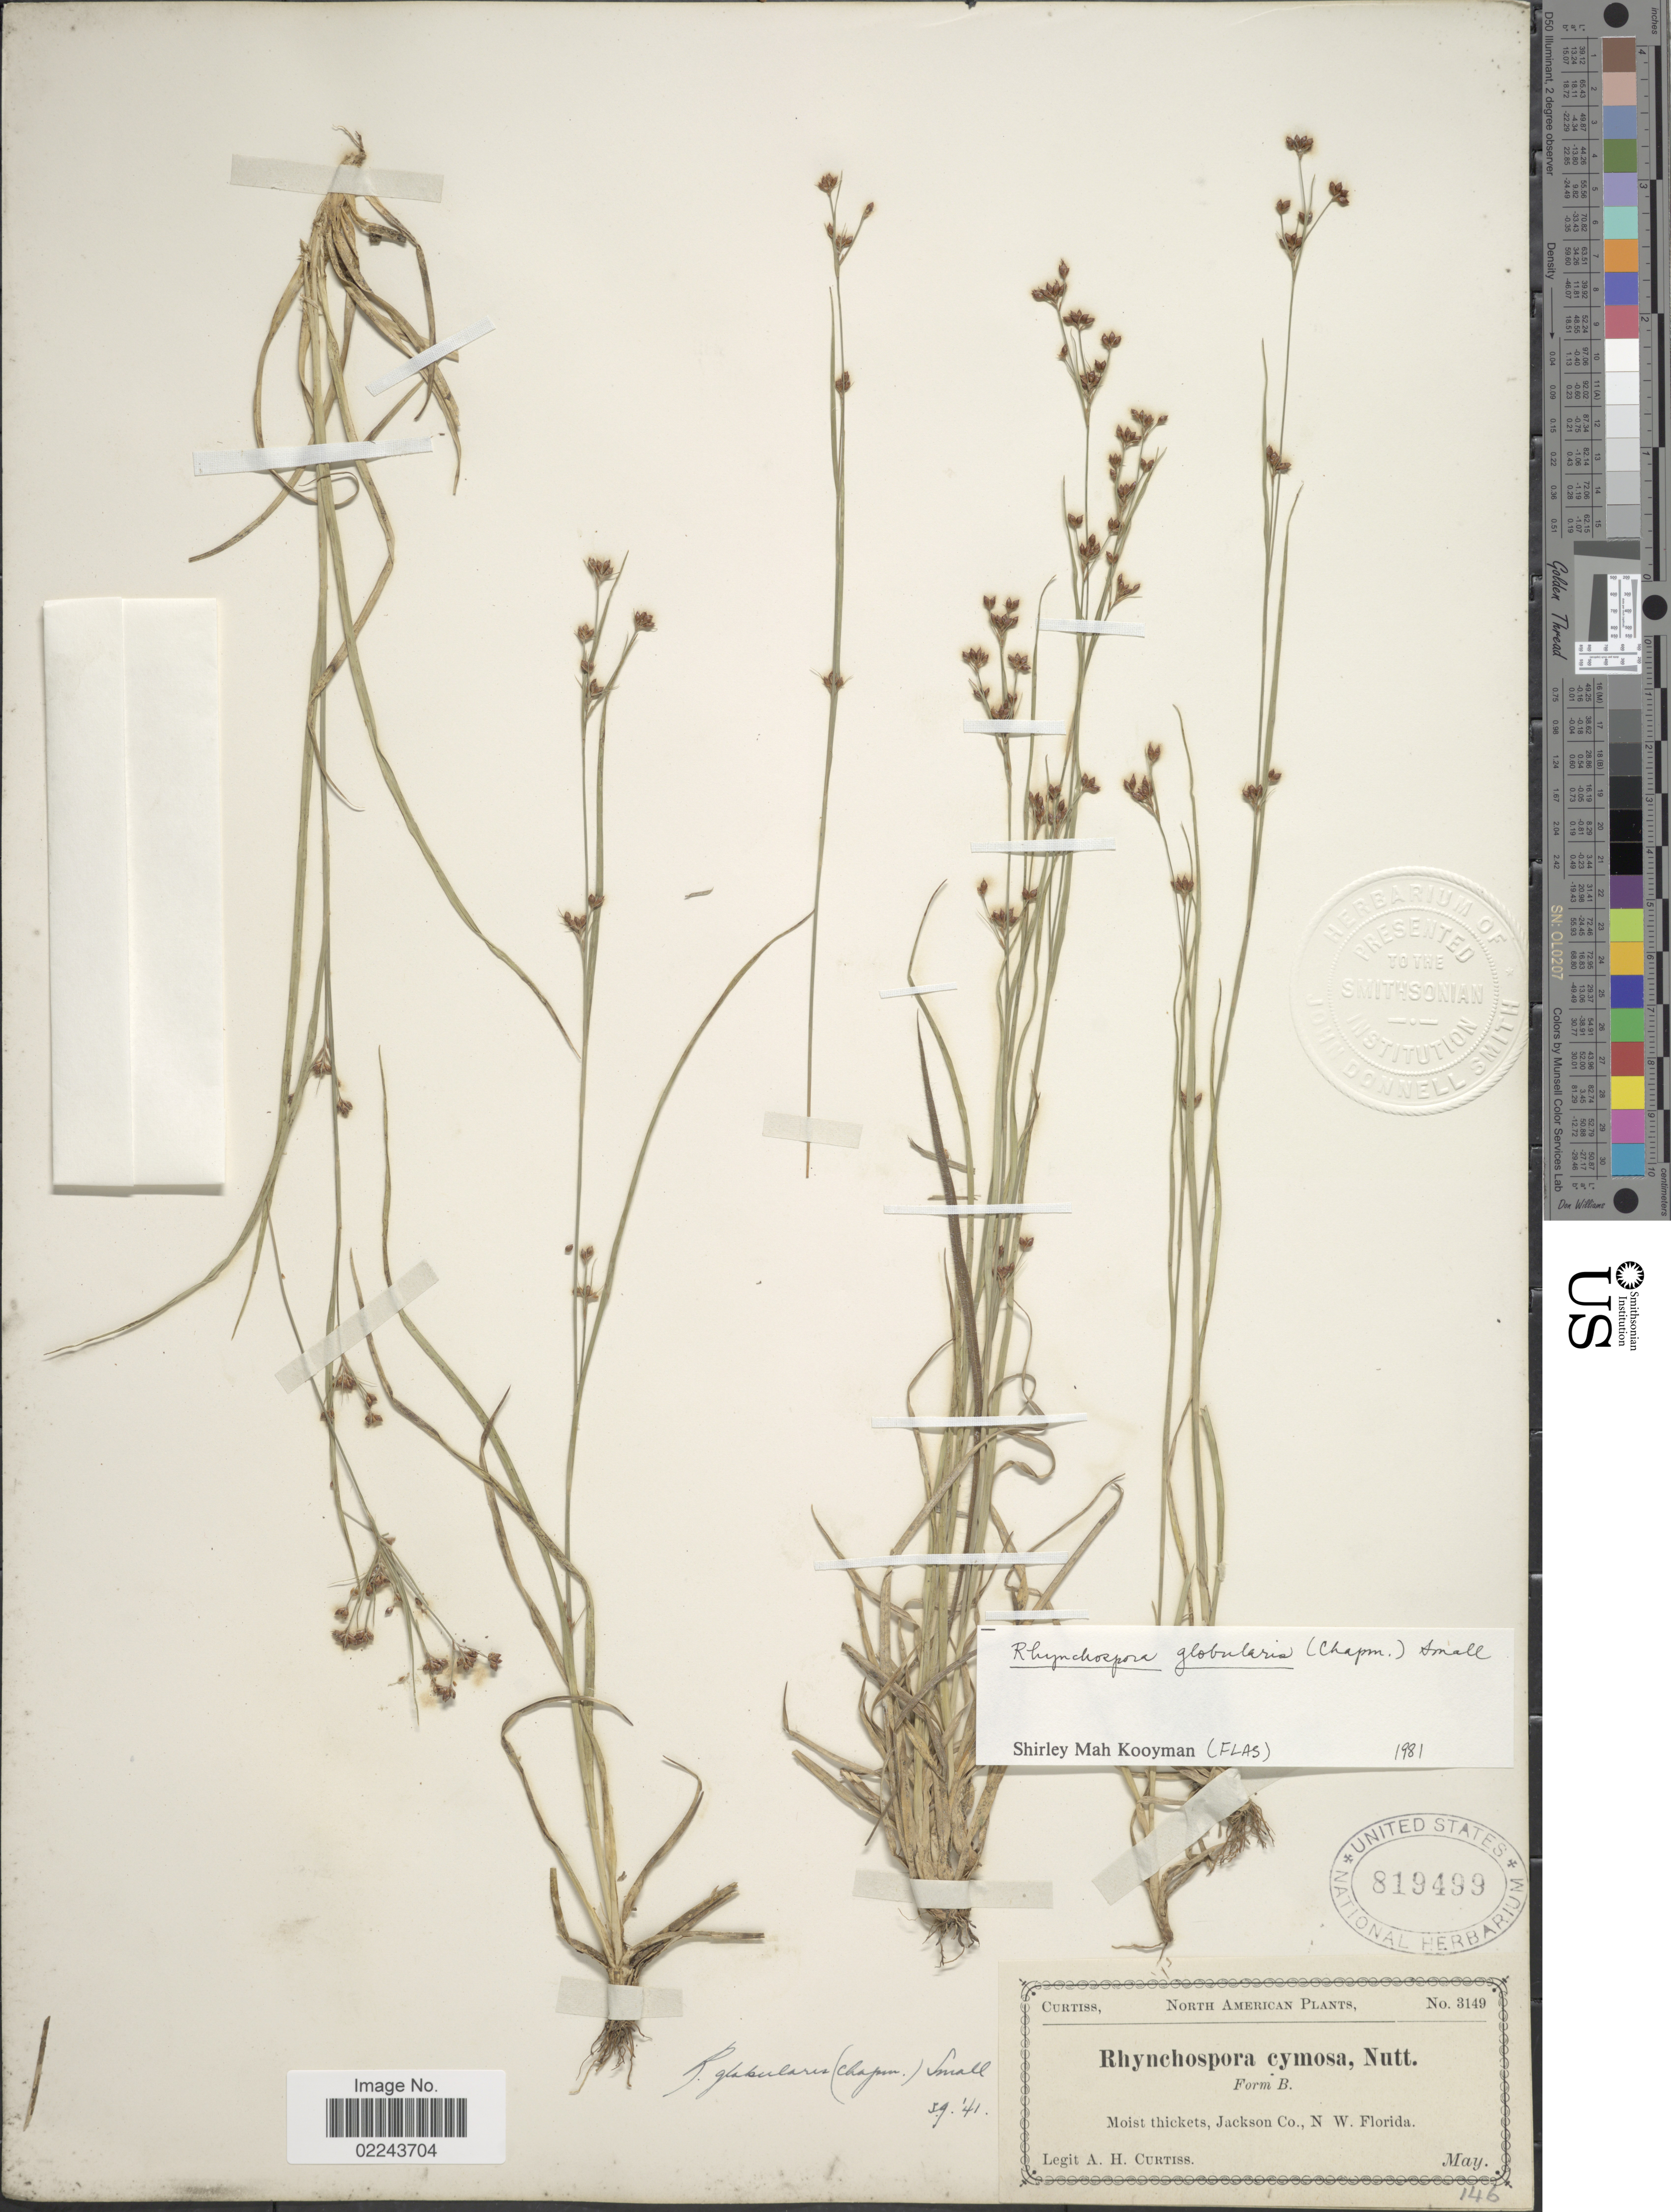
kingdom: Plantae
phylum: Tracheophyta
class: Liliopsida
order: Poales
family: Cyperaceae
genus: Rhynchospora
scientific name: Rhynchospora globularis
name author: (Chapm.) Small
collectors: A. H. Curtiss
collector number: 3149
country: United States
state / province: Florida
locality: Jackson Co, N.W. Florida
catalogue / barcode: US 819499